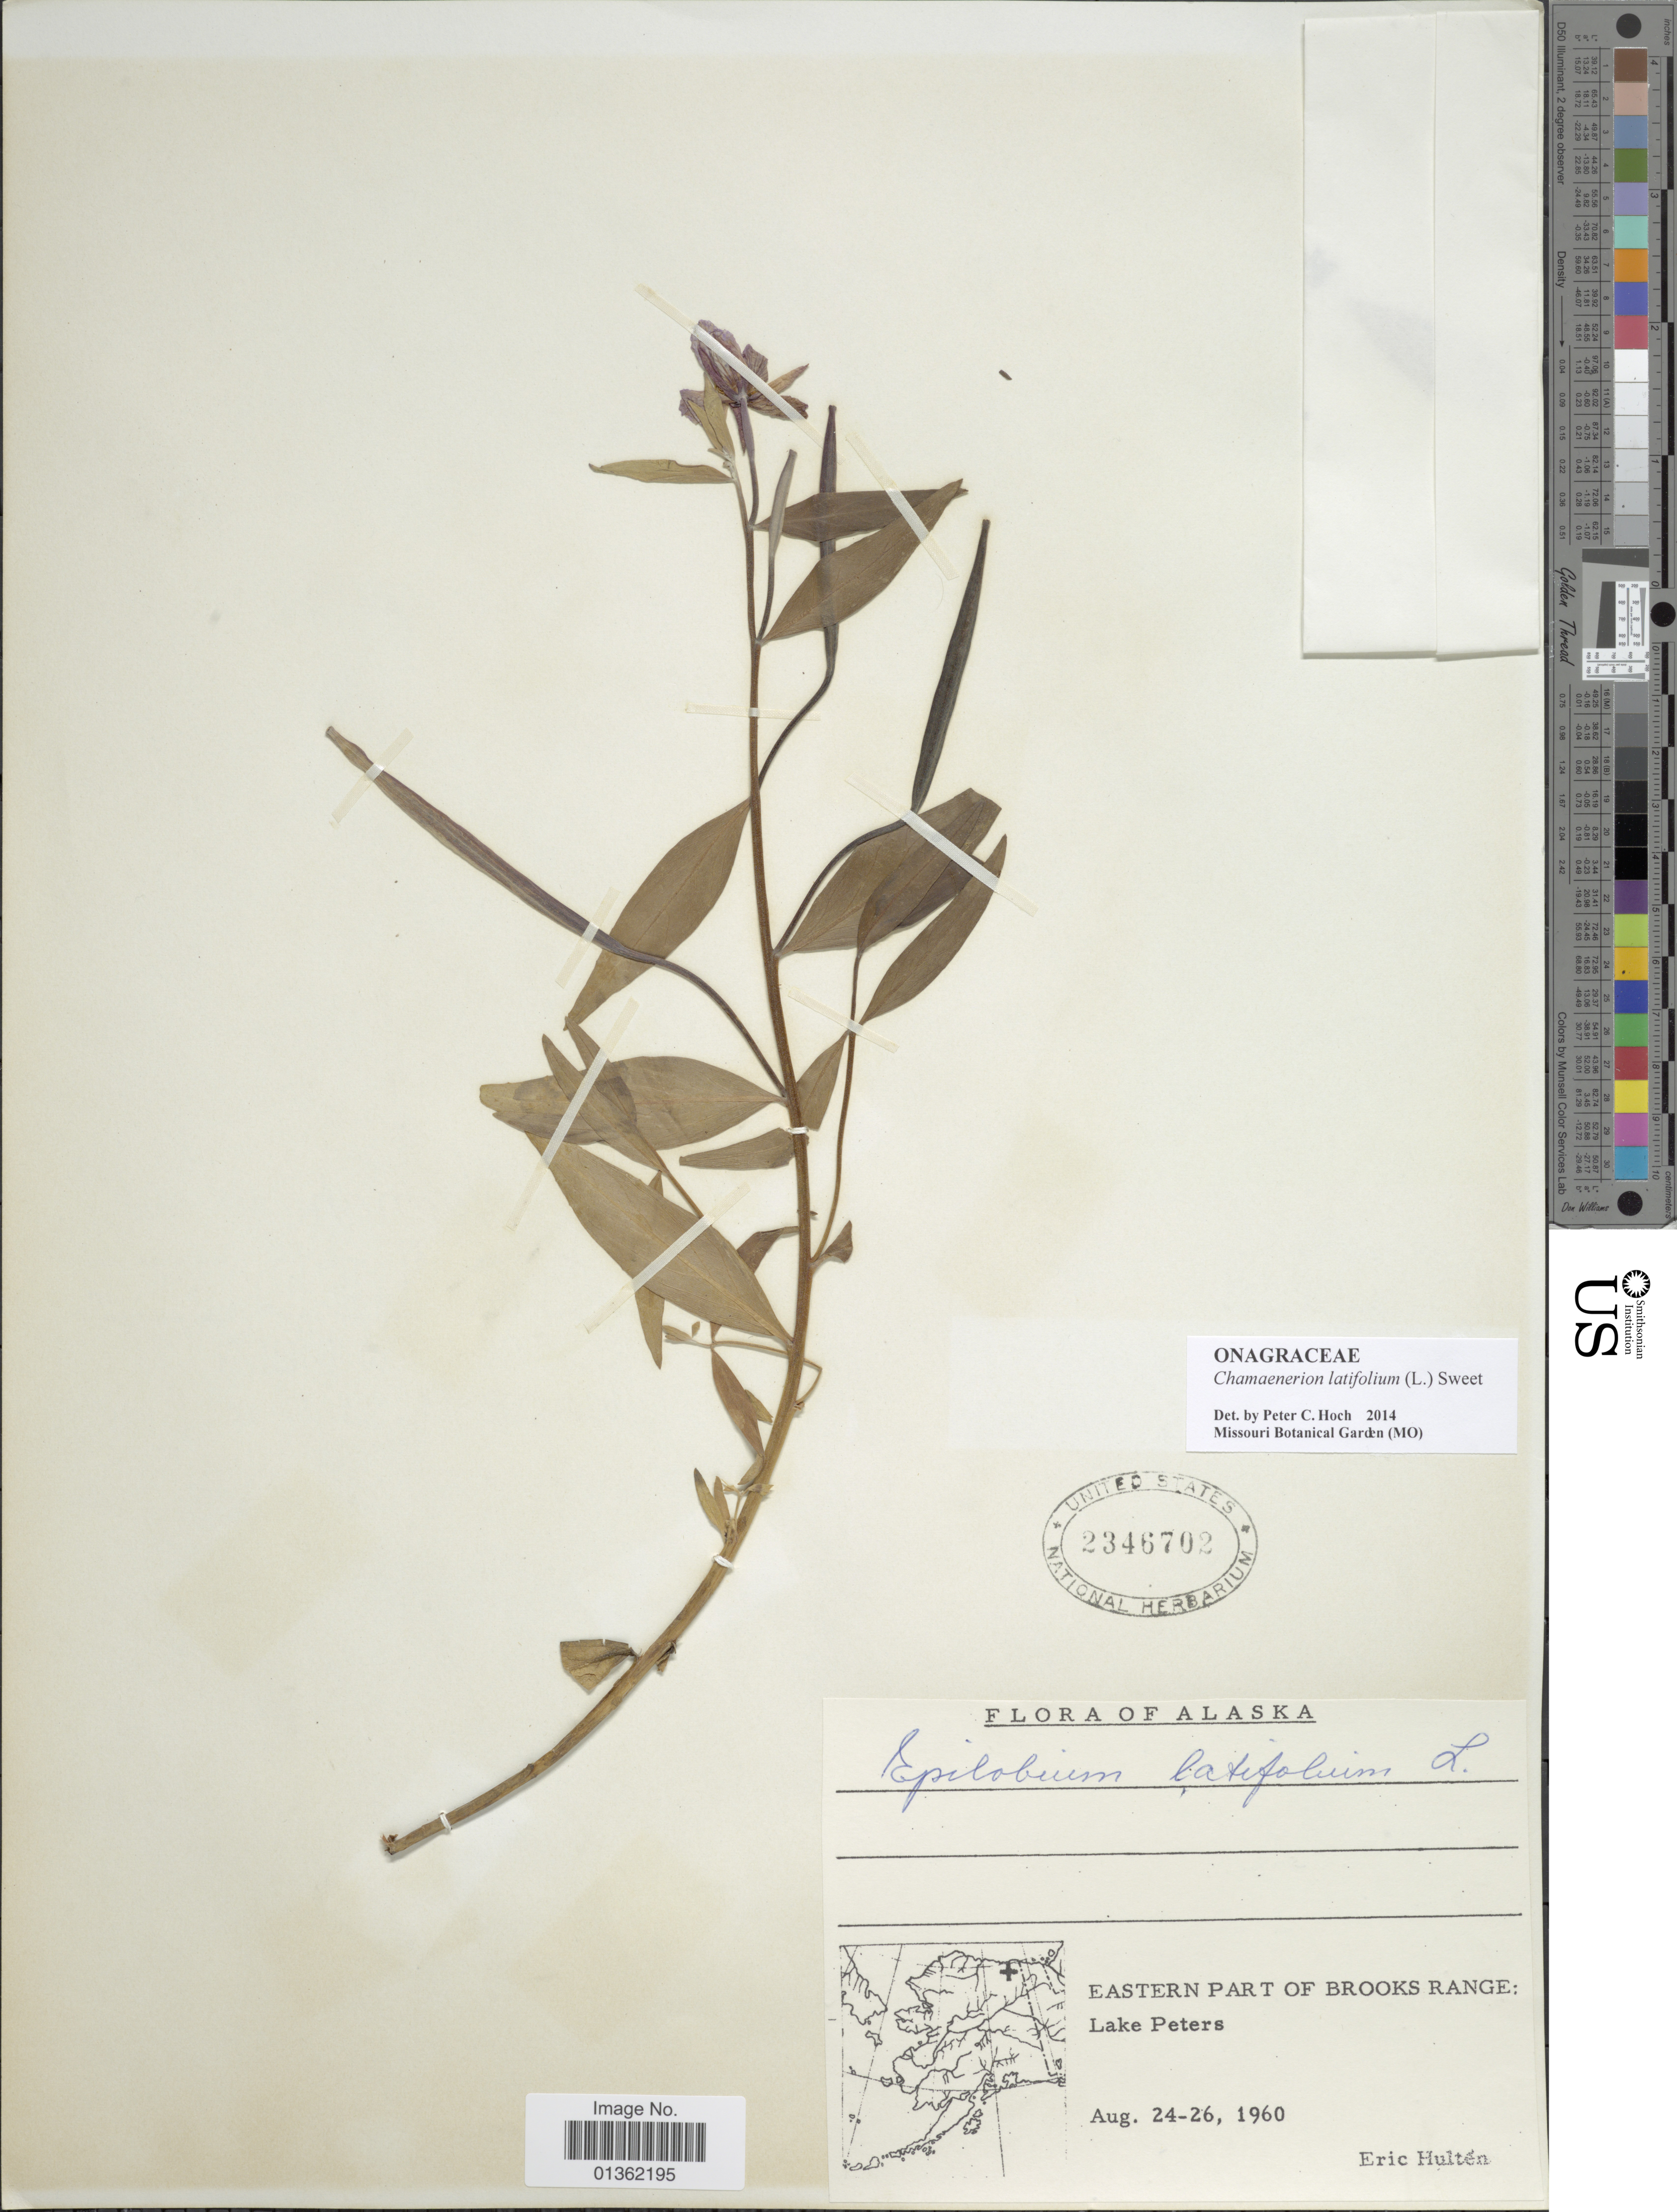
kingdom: Plantae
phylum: Tracheophyta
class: Magnoliopsida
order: Myrtales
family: Onagraceae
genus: Chamaenerion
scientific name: Chamaenerion latifolium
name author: (L.) Th. Fr. & Lange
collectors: E. G. Hultén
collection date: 1960-08-24/1960-08-26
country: United States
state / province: Alaska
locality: Eastern Part of Brooks Range: Lake Peters.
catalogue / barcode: US 2346702